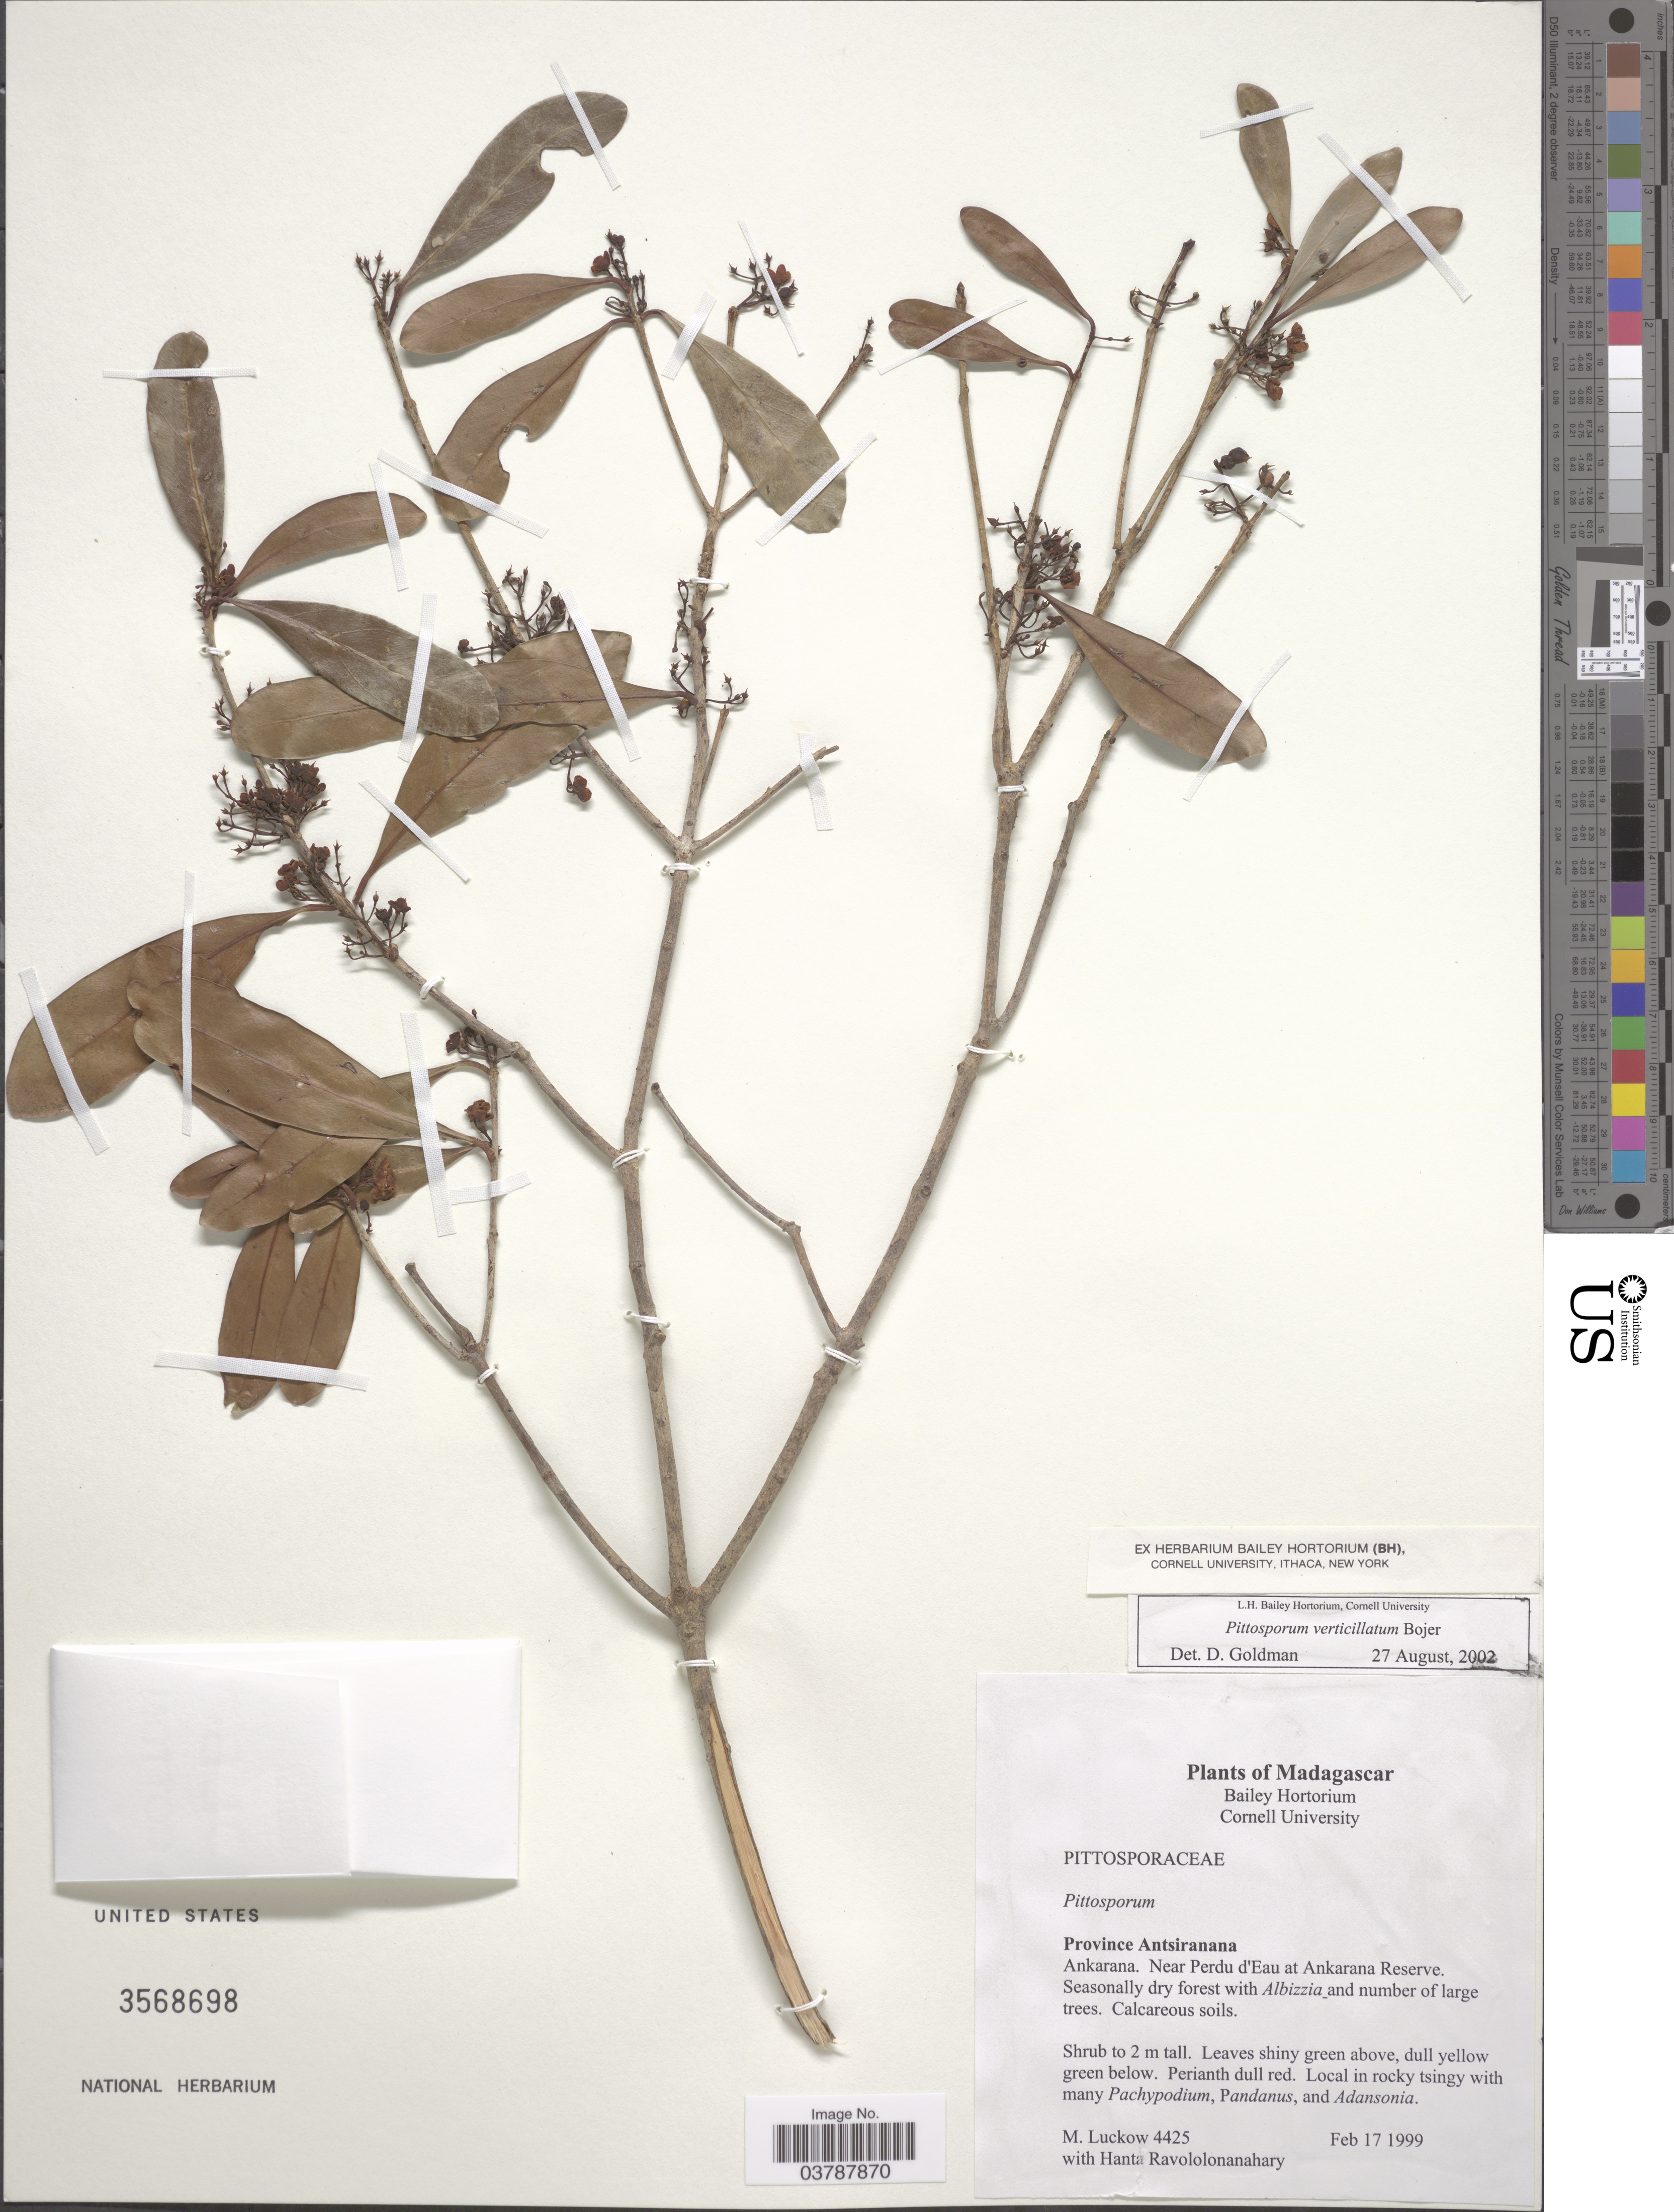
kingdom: Plantae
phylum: Tracheophyta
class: Magnoliopsida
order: Apiales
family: Pittosporaceae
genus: Pittosporum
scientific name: Pittosporum verticillatum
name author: Bojer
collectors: M. A. Luckow & H. Ravololonanahary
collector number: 4425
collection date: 1999-02-17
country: Madagascar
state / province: Diana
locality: Ankarana. Near Perdu d'Eau at Ankarana Reserve.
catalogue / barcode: US 3568698